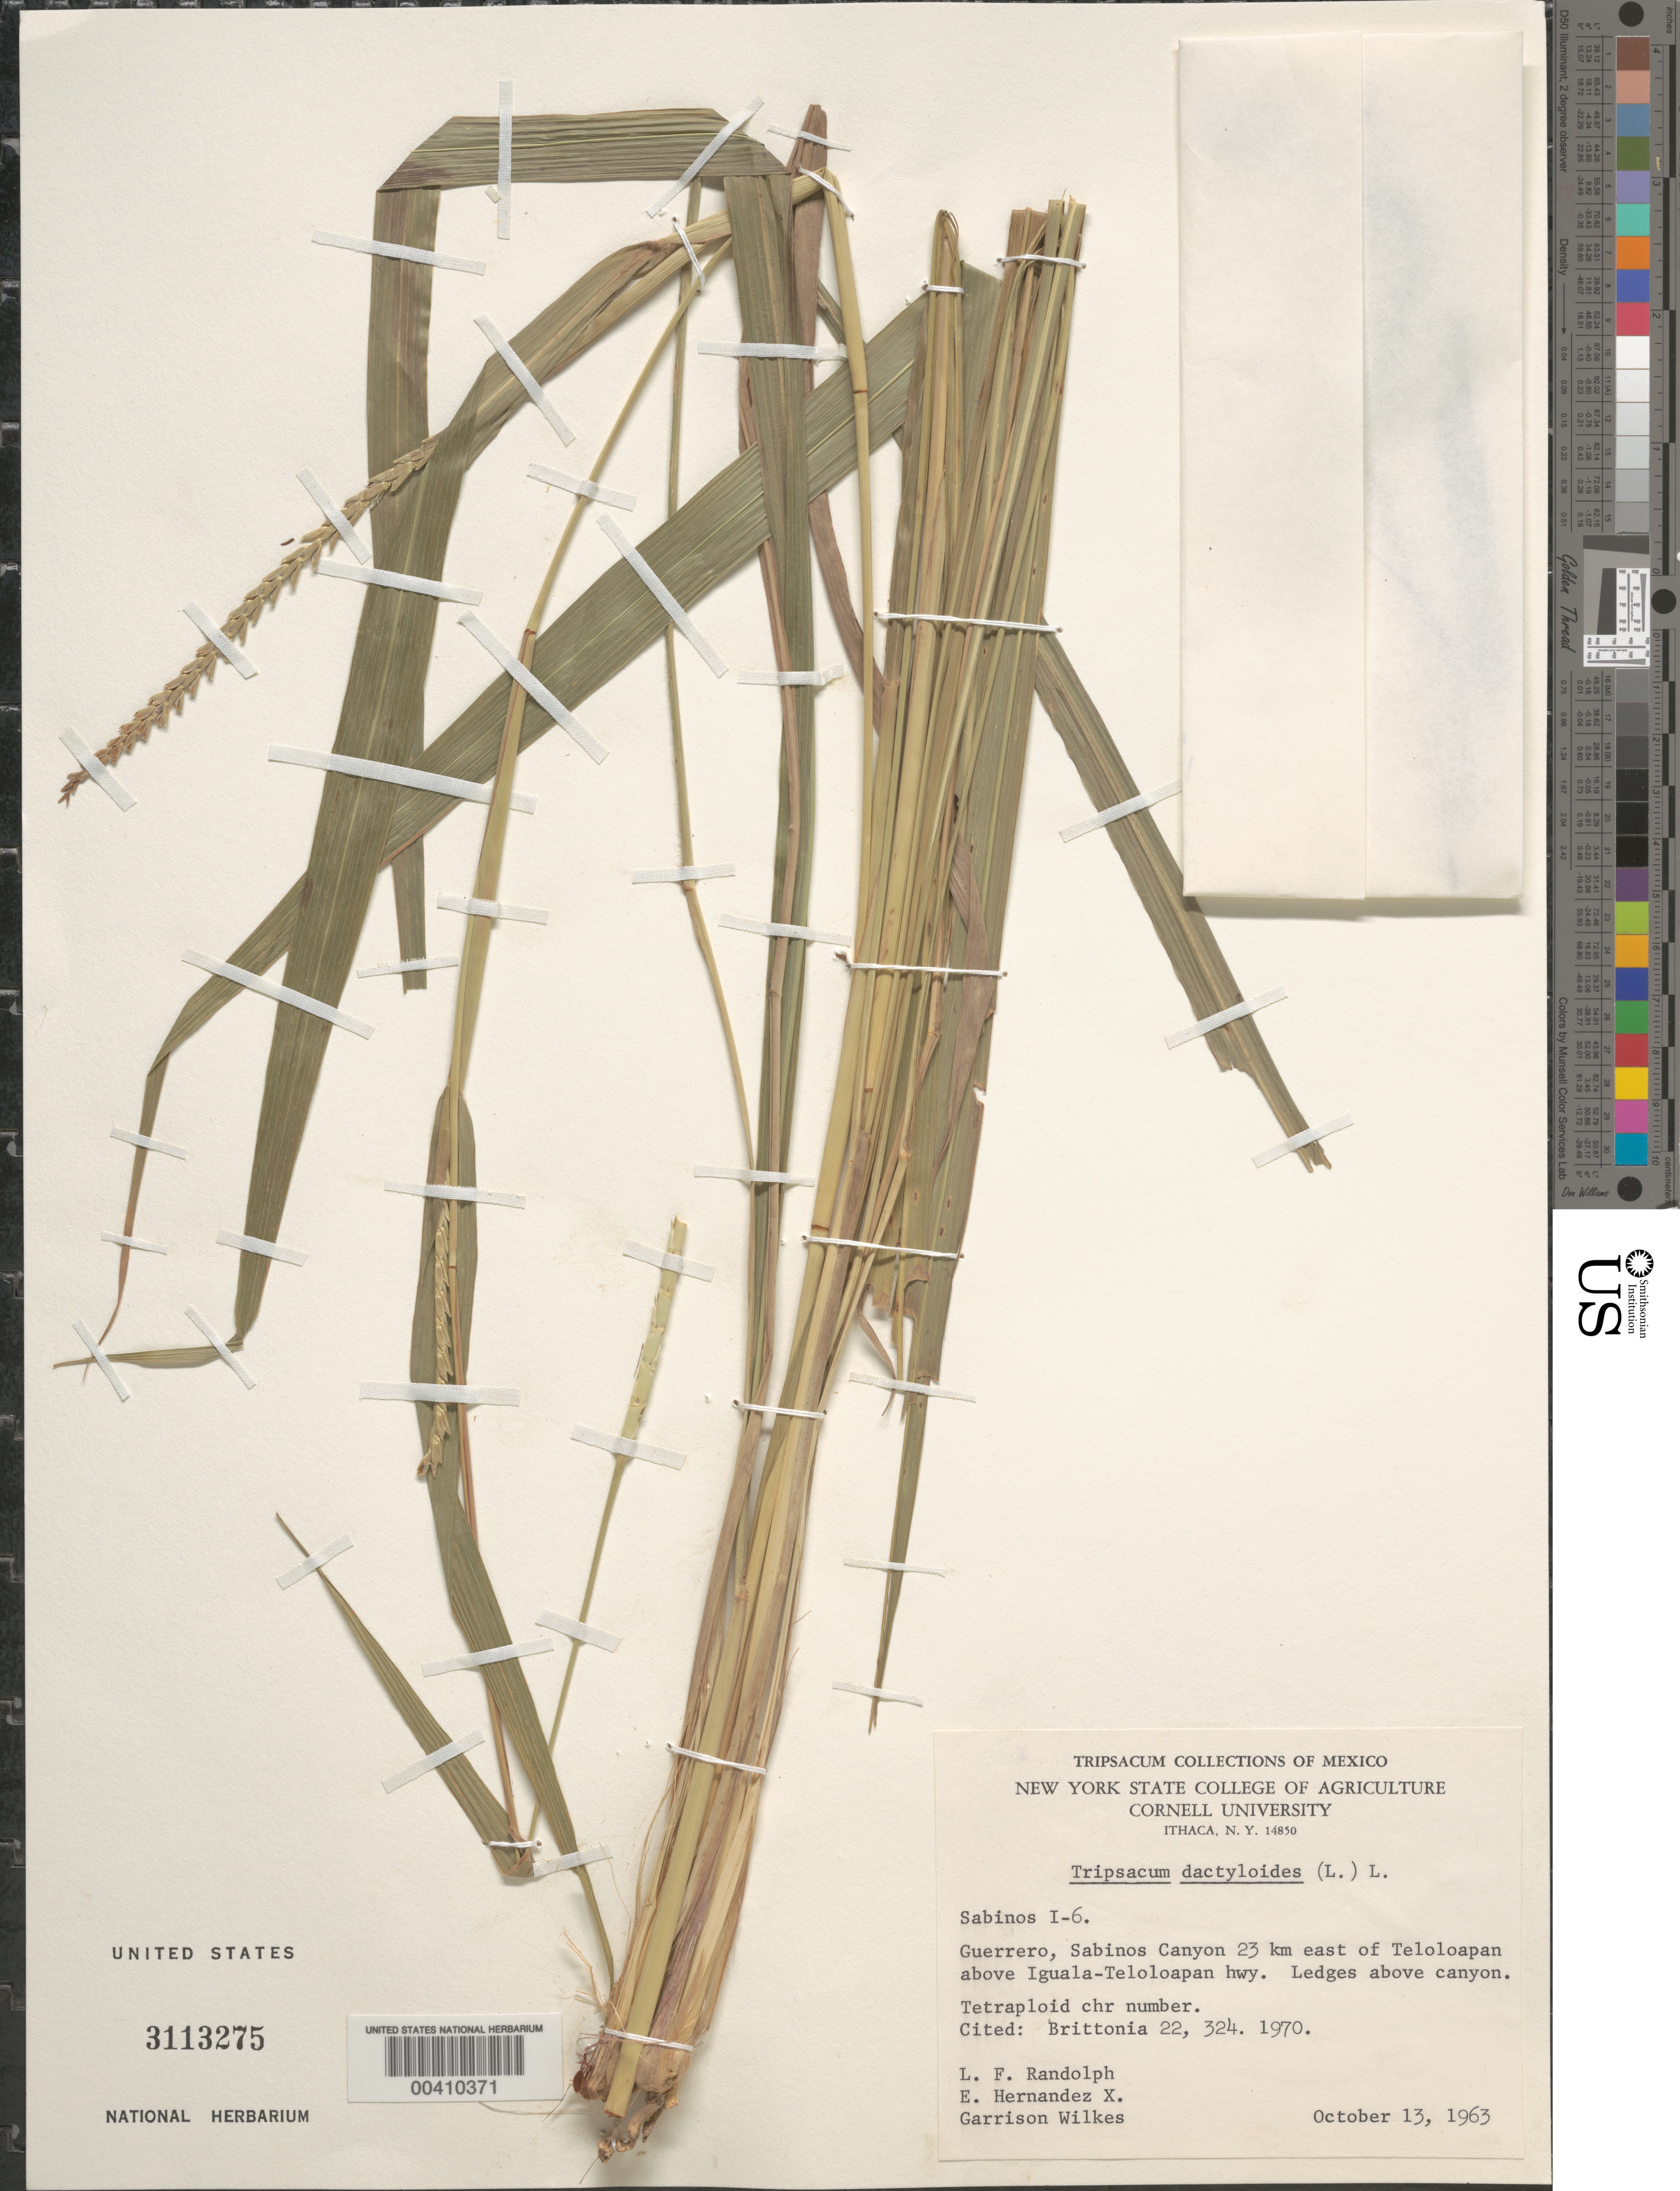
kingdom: Plantae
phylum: Tracheophyta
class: Liliopsida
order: Poales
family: Poaceae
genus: Tripsacum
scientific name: Tripsacum dactyloides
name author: (L.) L.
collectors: L. F. Randolph, E. I. Hernández-X. & G. Wilkes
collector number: I-6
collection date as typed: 13 Oct 1963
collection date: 1963-10-13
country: Mexico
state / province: Guerrero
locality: Sabinos, Sabinos Canyon 23 km E of Teloloapan above Iguala-Teloloapan Hwy, above canyon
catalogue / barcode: US 3113275